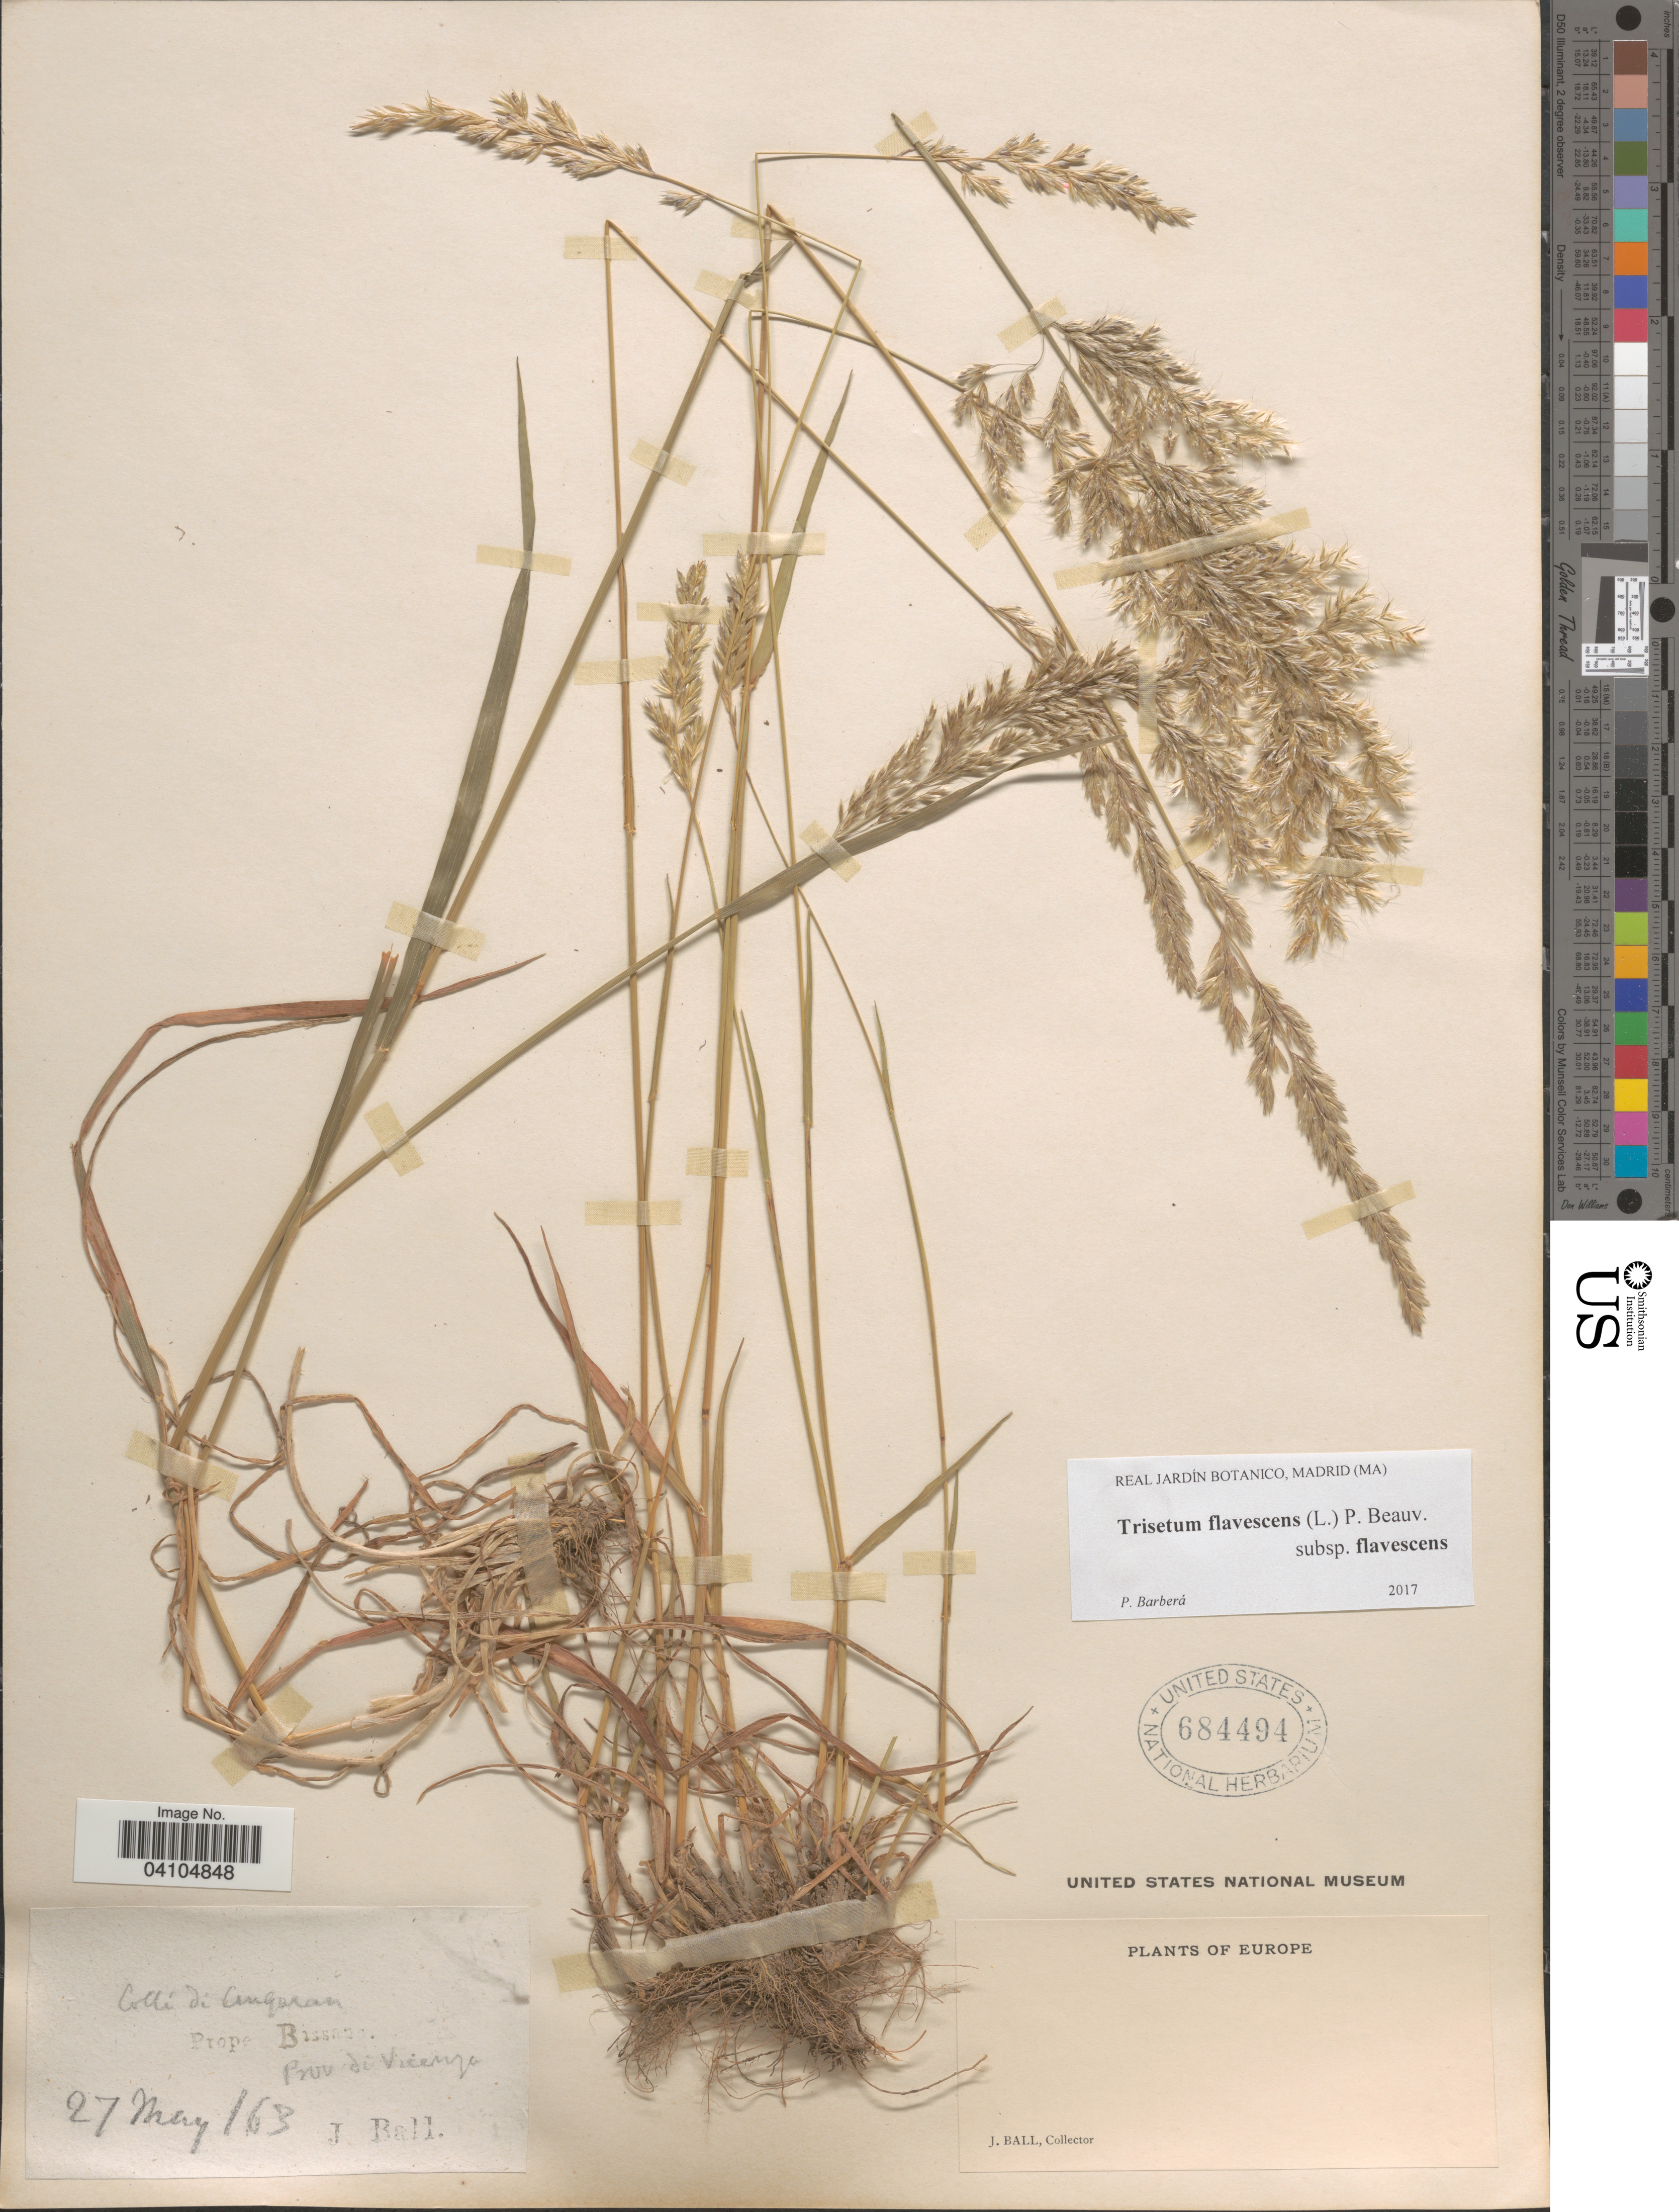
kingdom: Plantae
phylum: Tracheophyta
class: Liliopsida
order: Poales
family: Poaceae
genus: Trisetum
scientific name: Trisetum flavescens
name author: (L.) P. Beauv.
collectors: J. Ball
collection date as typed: Transcribed d/m/y: 27/5/63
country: Italy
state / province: Veneto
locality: Colli di Angoran [interpreted]. Prope Bissan [interpreted]. Prov. di Vicenzo. Europe.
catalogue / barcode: US 684494